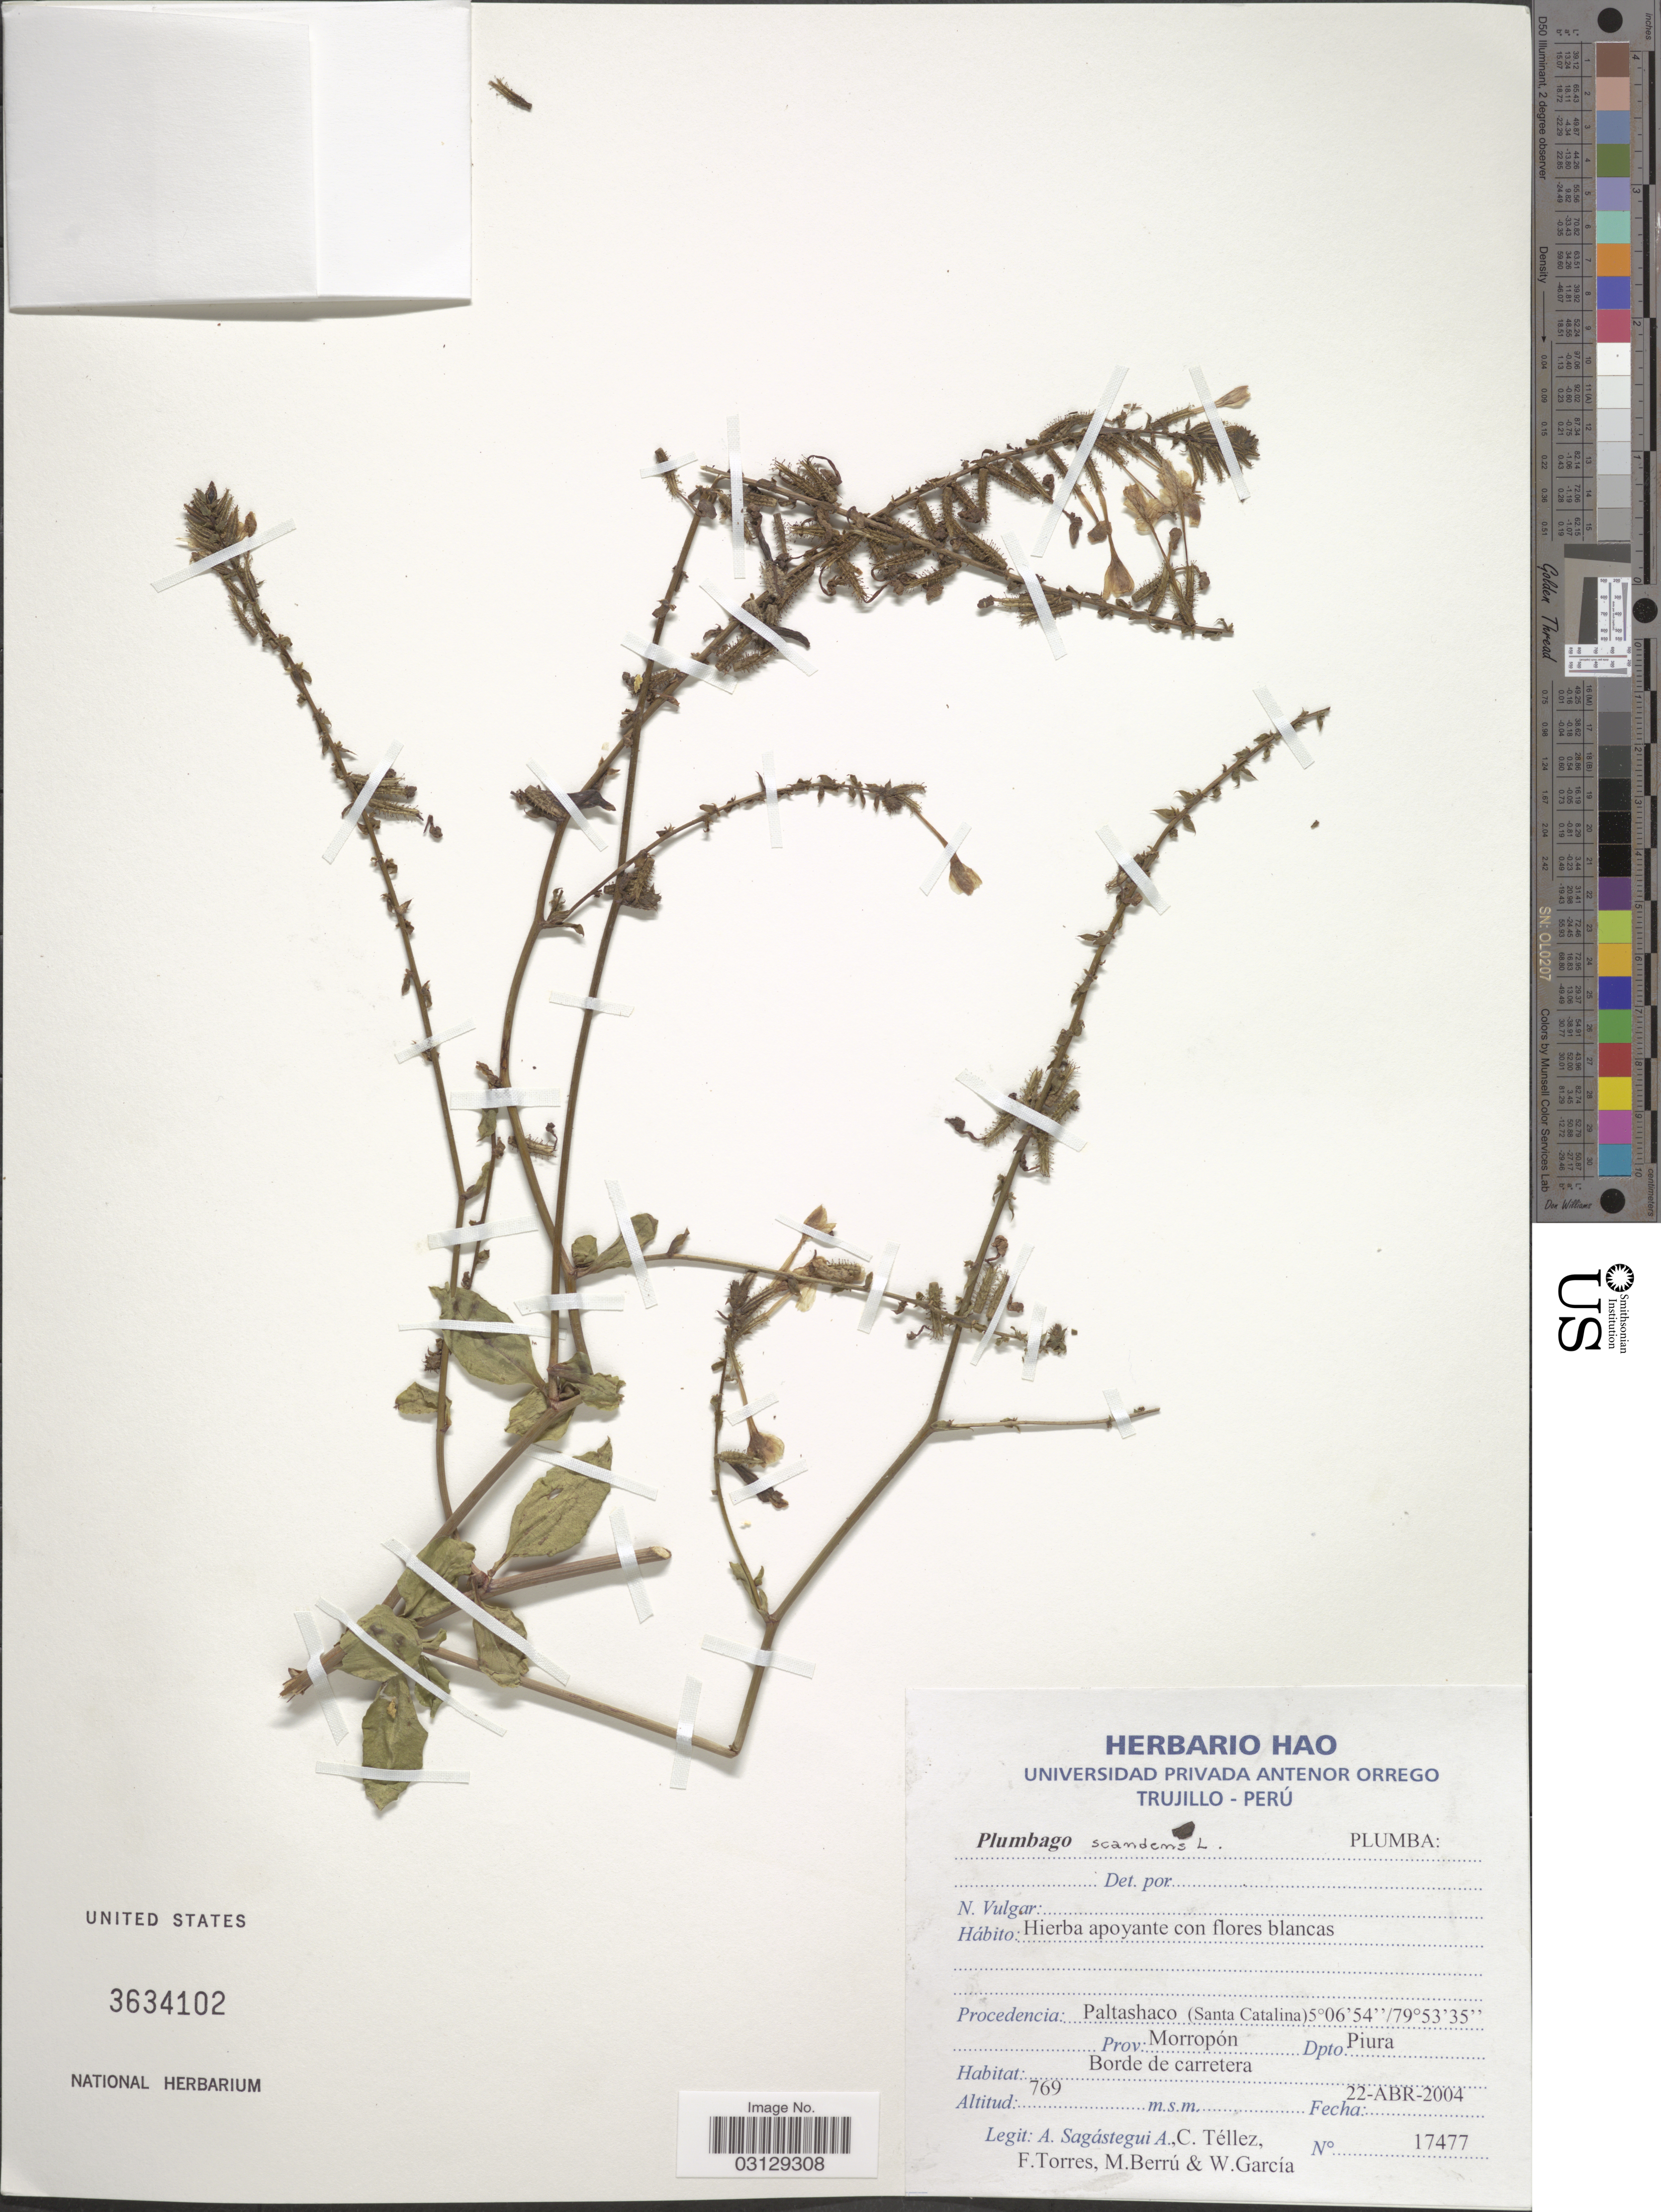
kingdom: Plantae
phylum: Tracheophyta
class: Magnoliopsida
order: Caryophyllales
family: Plumbaginaceae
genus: Plumbago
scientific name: Plumbago scandens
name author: L.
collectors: A. Sagástegui A., C. Téllez, F. Torres, M. Berrú & W. Garcia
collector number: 17477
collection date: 2004-04-22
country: Peru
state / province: Piura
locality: Procedencia: Paltashaco (Santa Catalina). Prov: Morropón. Dpto. Piura. Borde de carretera.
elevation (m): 769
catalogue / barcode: US 3634102